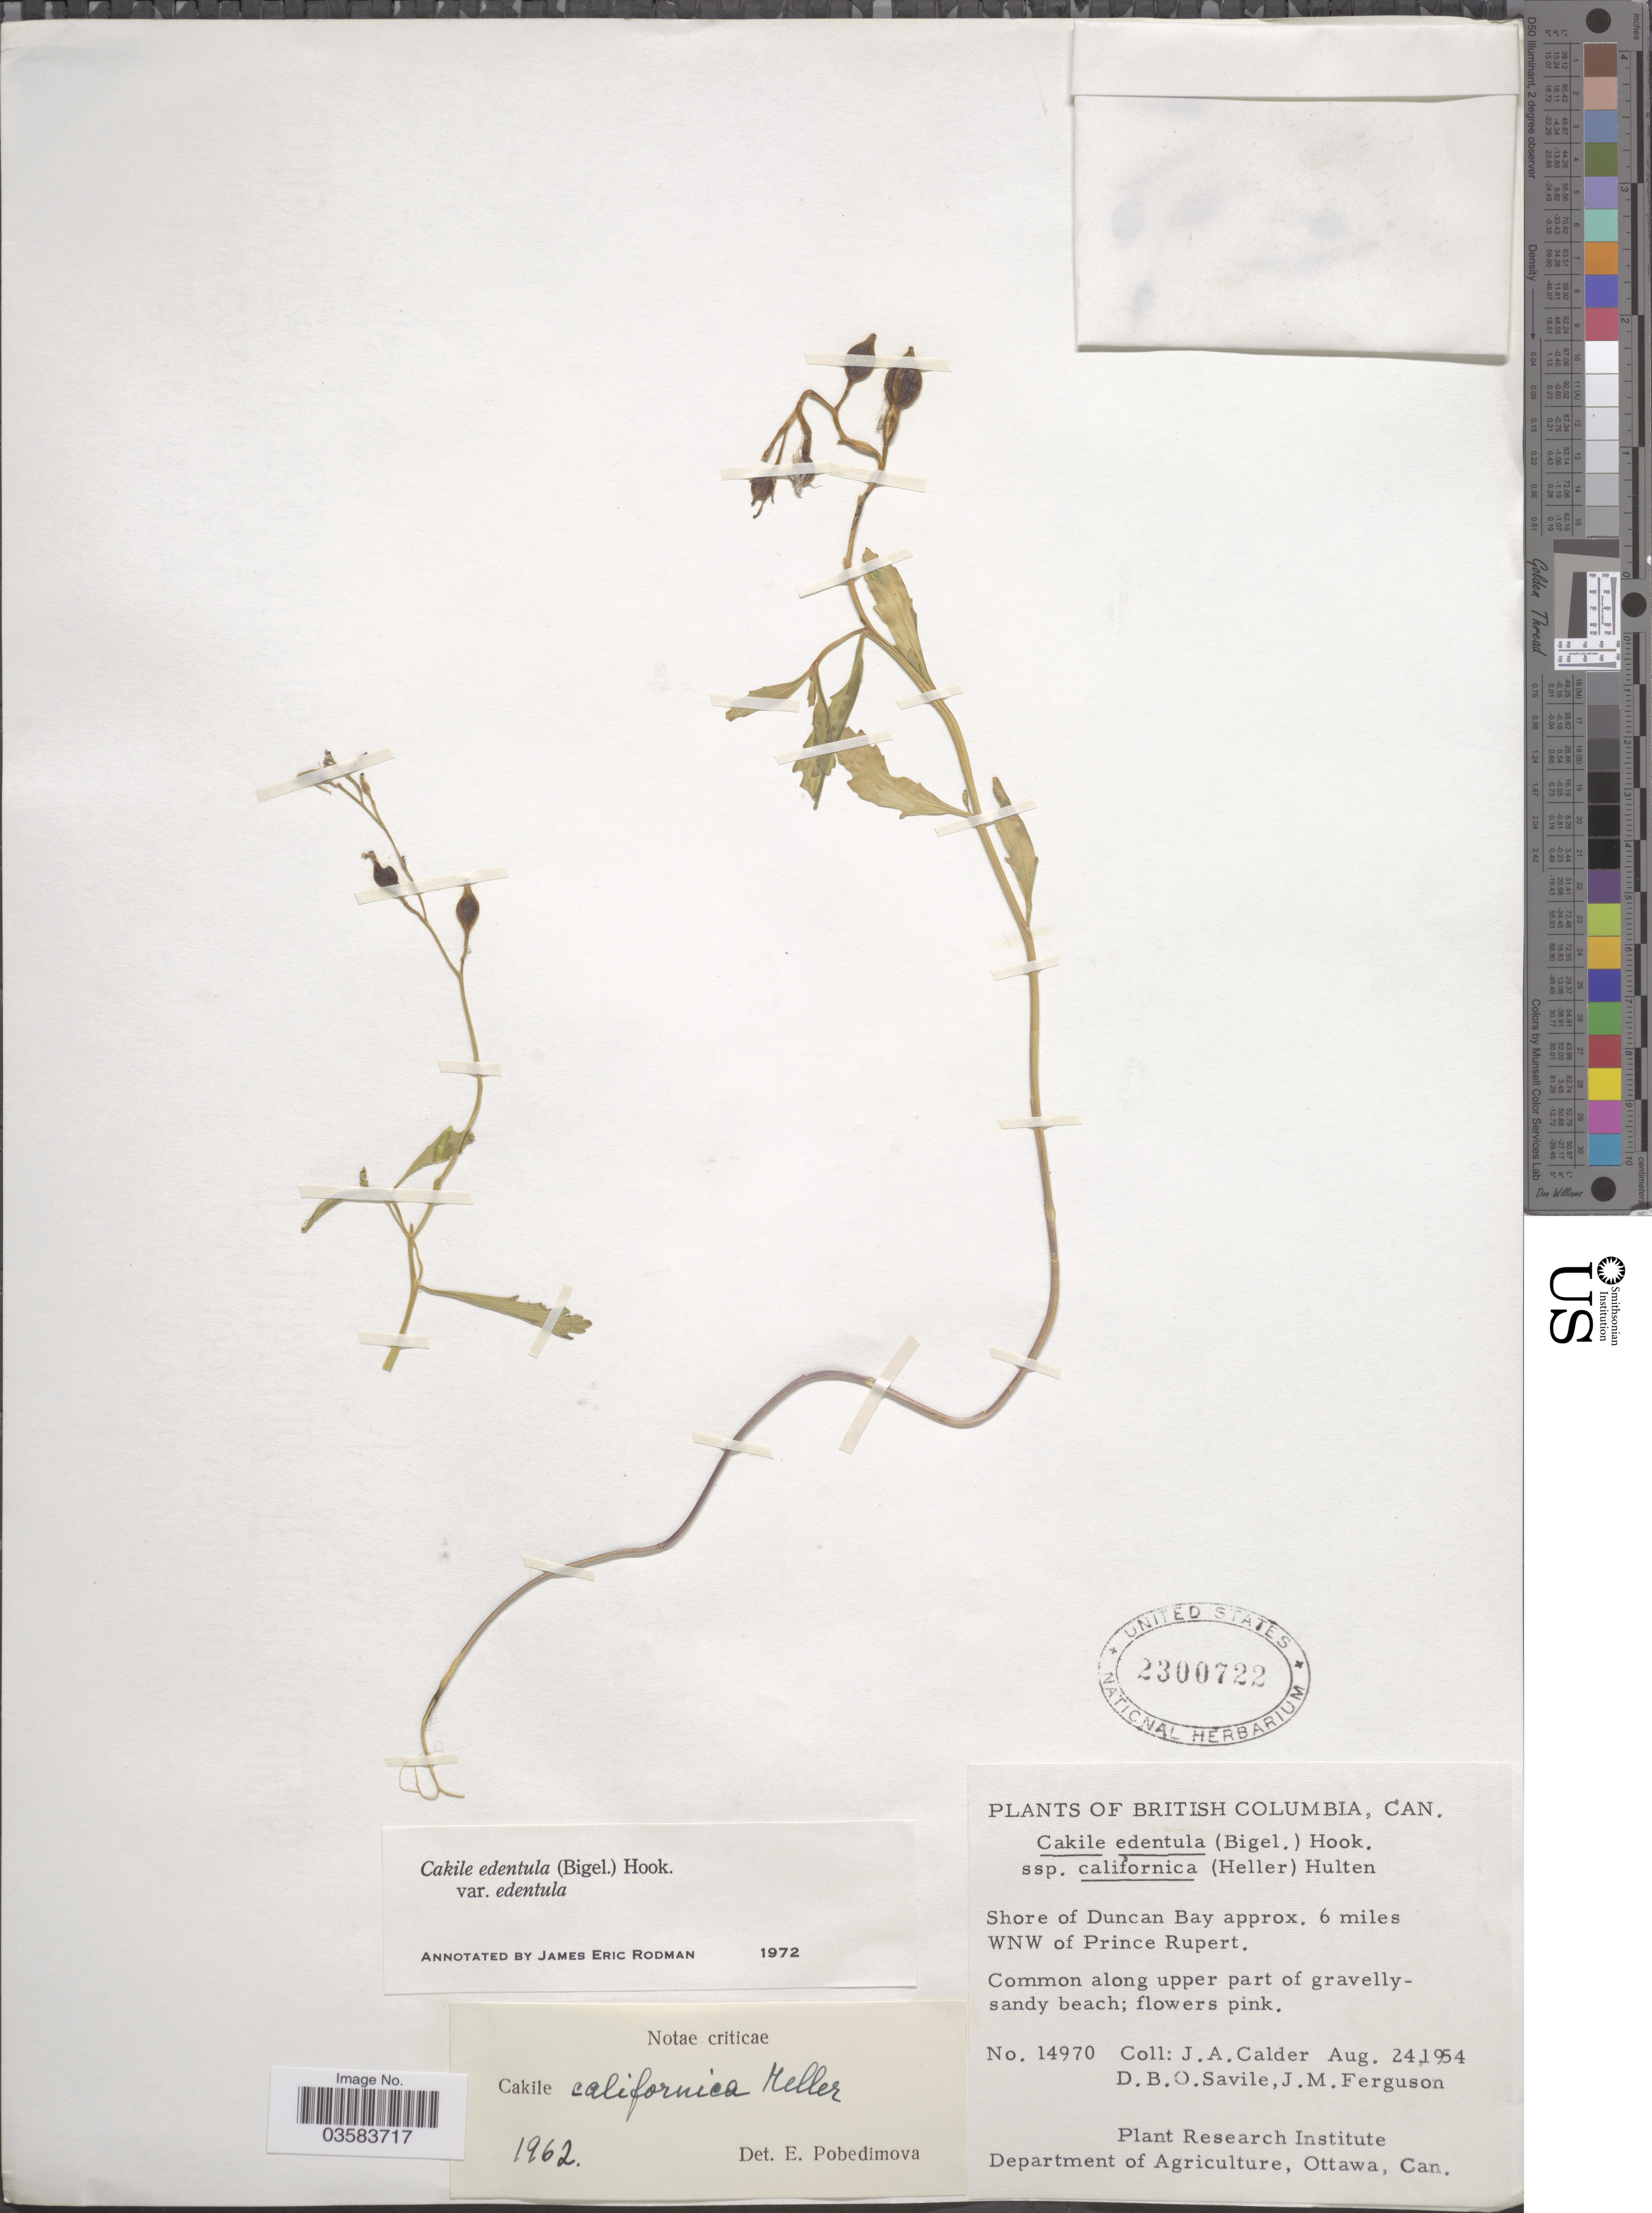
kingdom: Plantae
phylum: Tracheophyta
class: Magnoliopsida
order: Brassicales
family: Brassicaceae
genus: Cakile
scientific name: Cakile edentula var. edentula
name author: (Bigelow) Hook.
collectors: J. A. Calder, D. Savile & J. M. Ferguson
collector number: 14970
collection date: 1954-08-24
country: Canada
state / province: British Columbia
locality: Shore of Duncan Bay approx. 6 miles WNW of Prince Rupert.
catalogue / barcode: US 2300722